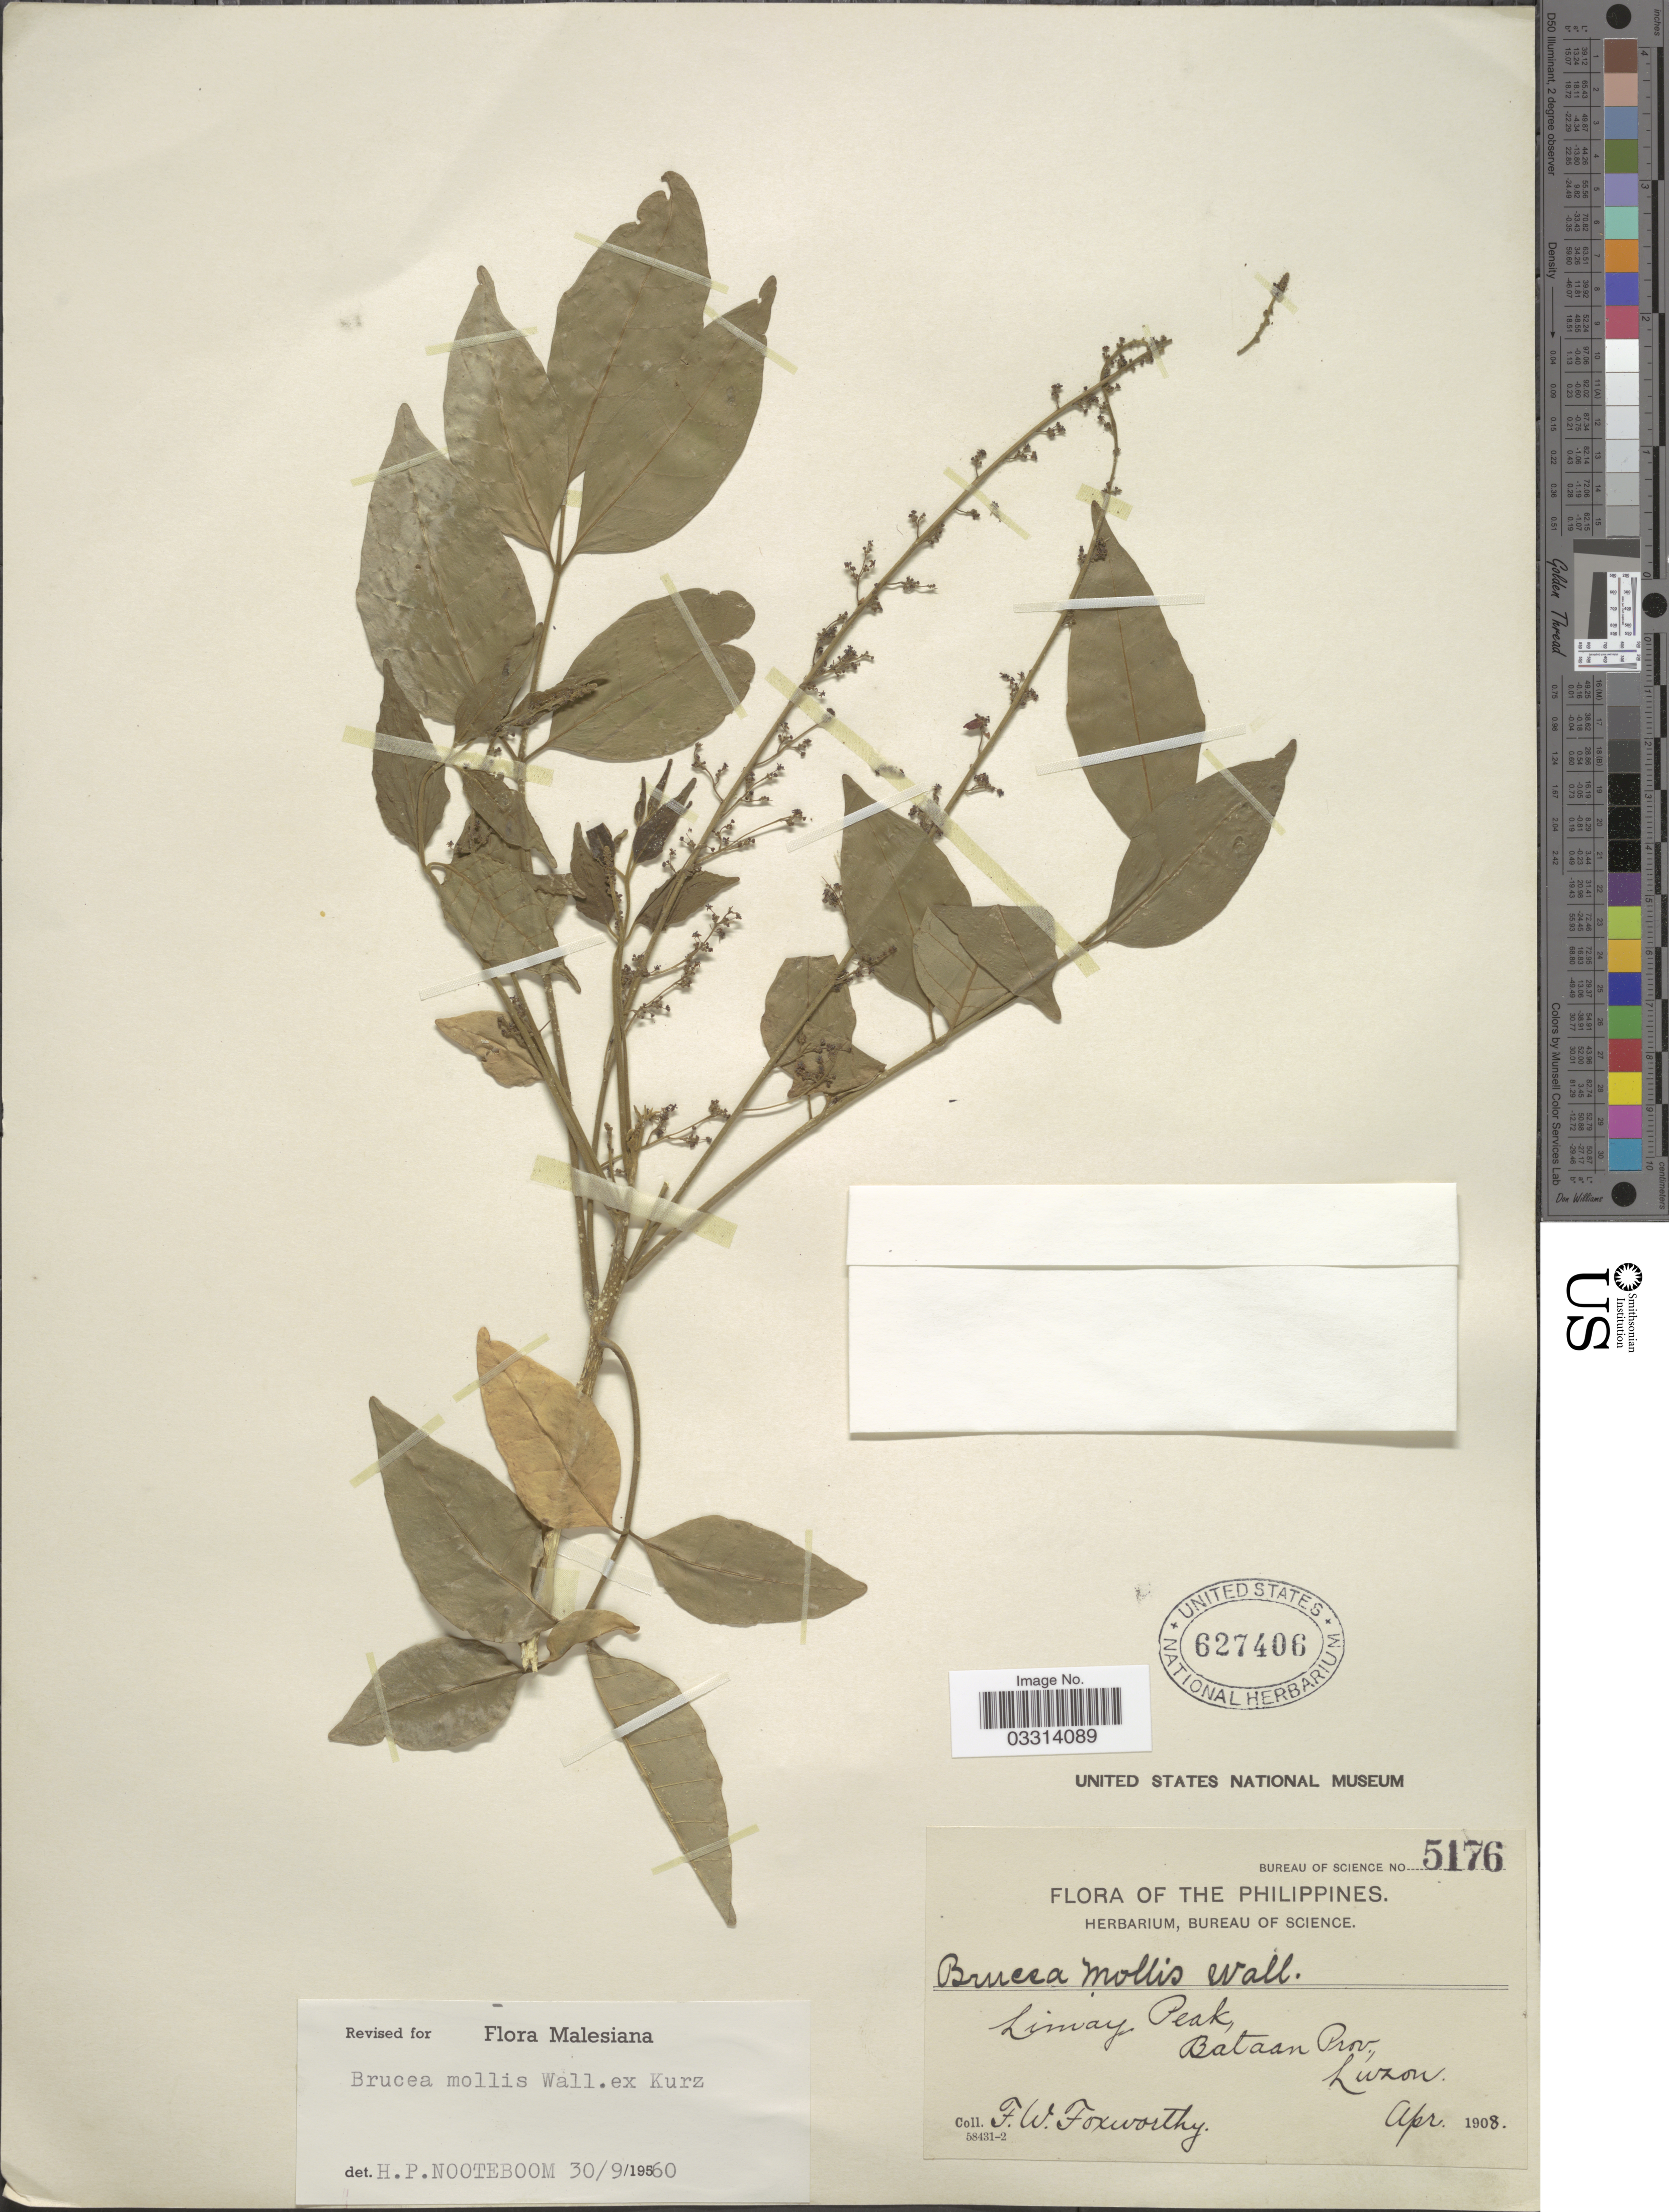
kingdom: Plantae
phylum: Tracheophyta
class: Magnoliopsida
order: Sapindales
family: Simaroubaceae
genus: Brucea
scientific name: Brucea mollis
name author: Wall. ex Kurz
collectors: F. W. Foxworthy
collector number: Bureau of Science 5176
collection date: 1908-04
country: Philippines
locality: Limay Peak, Bataan Prov., Luzon.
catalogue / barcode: US 627406